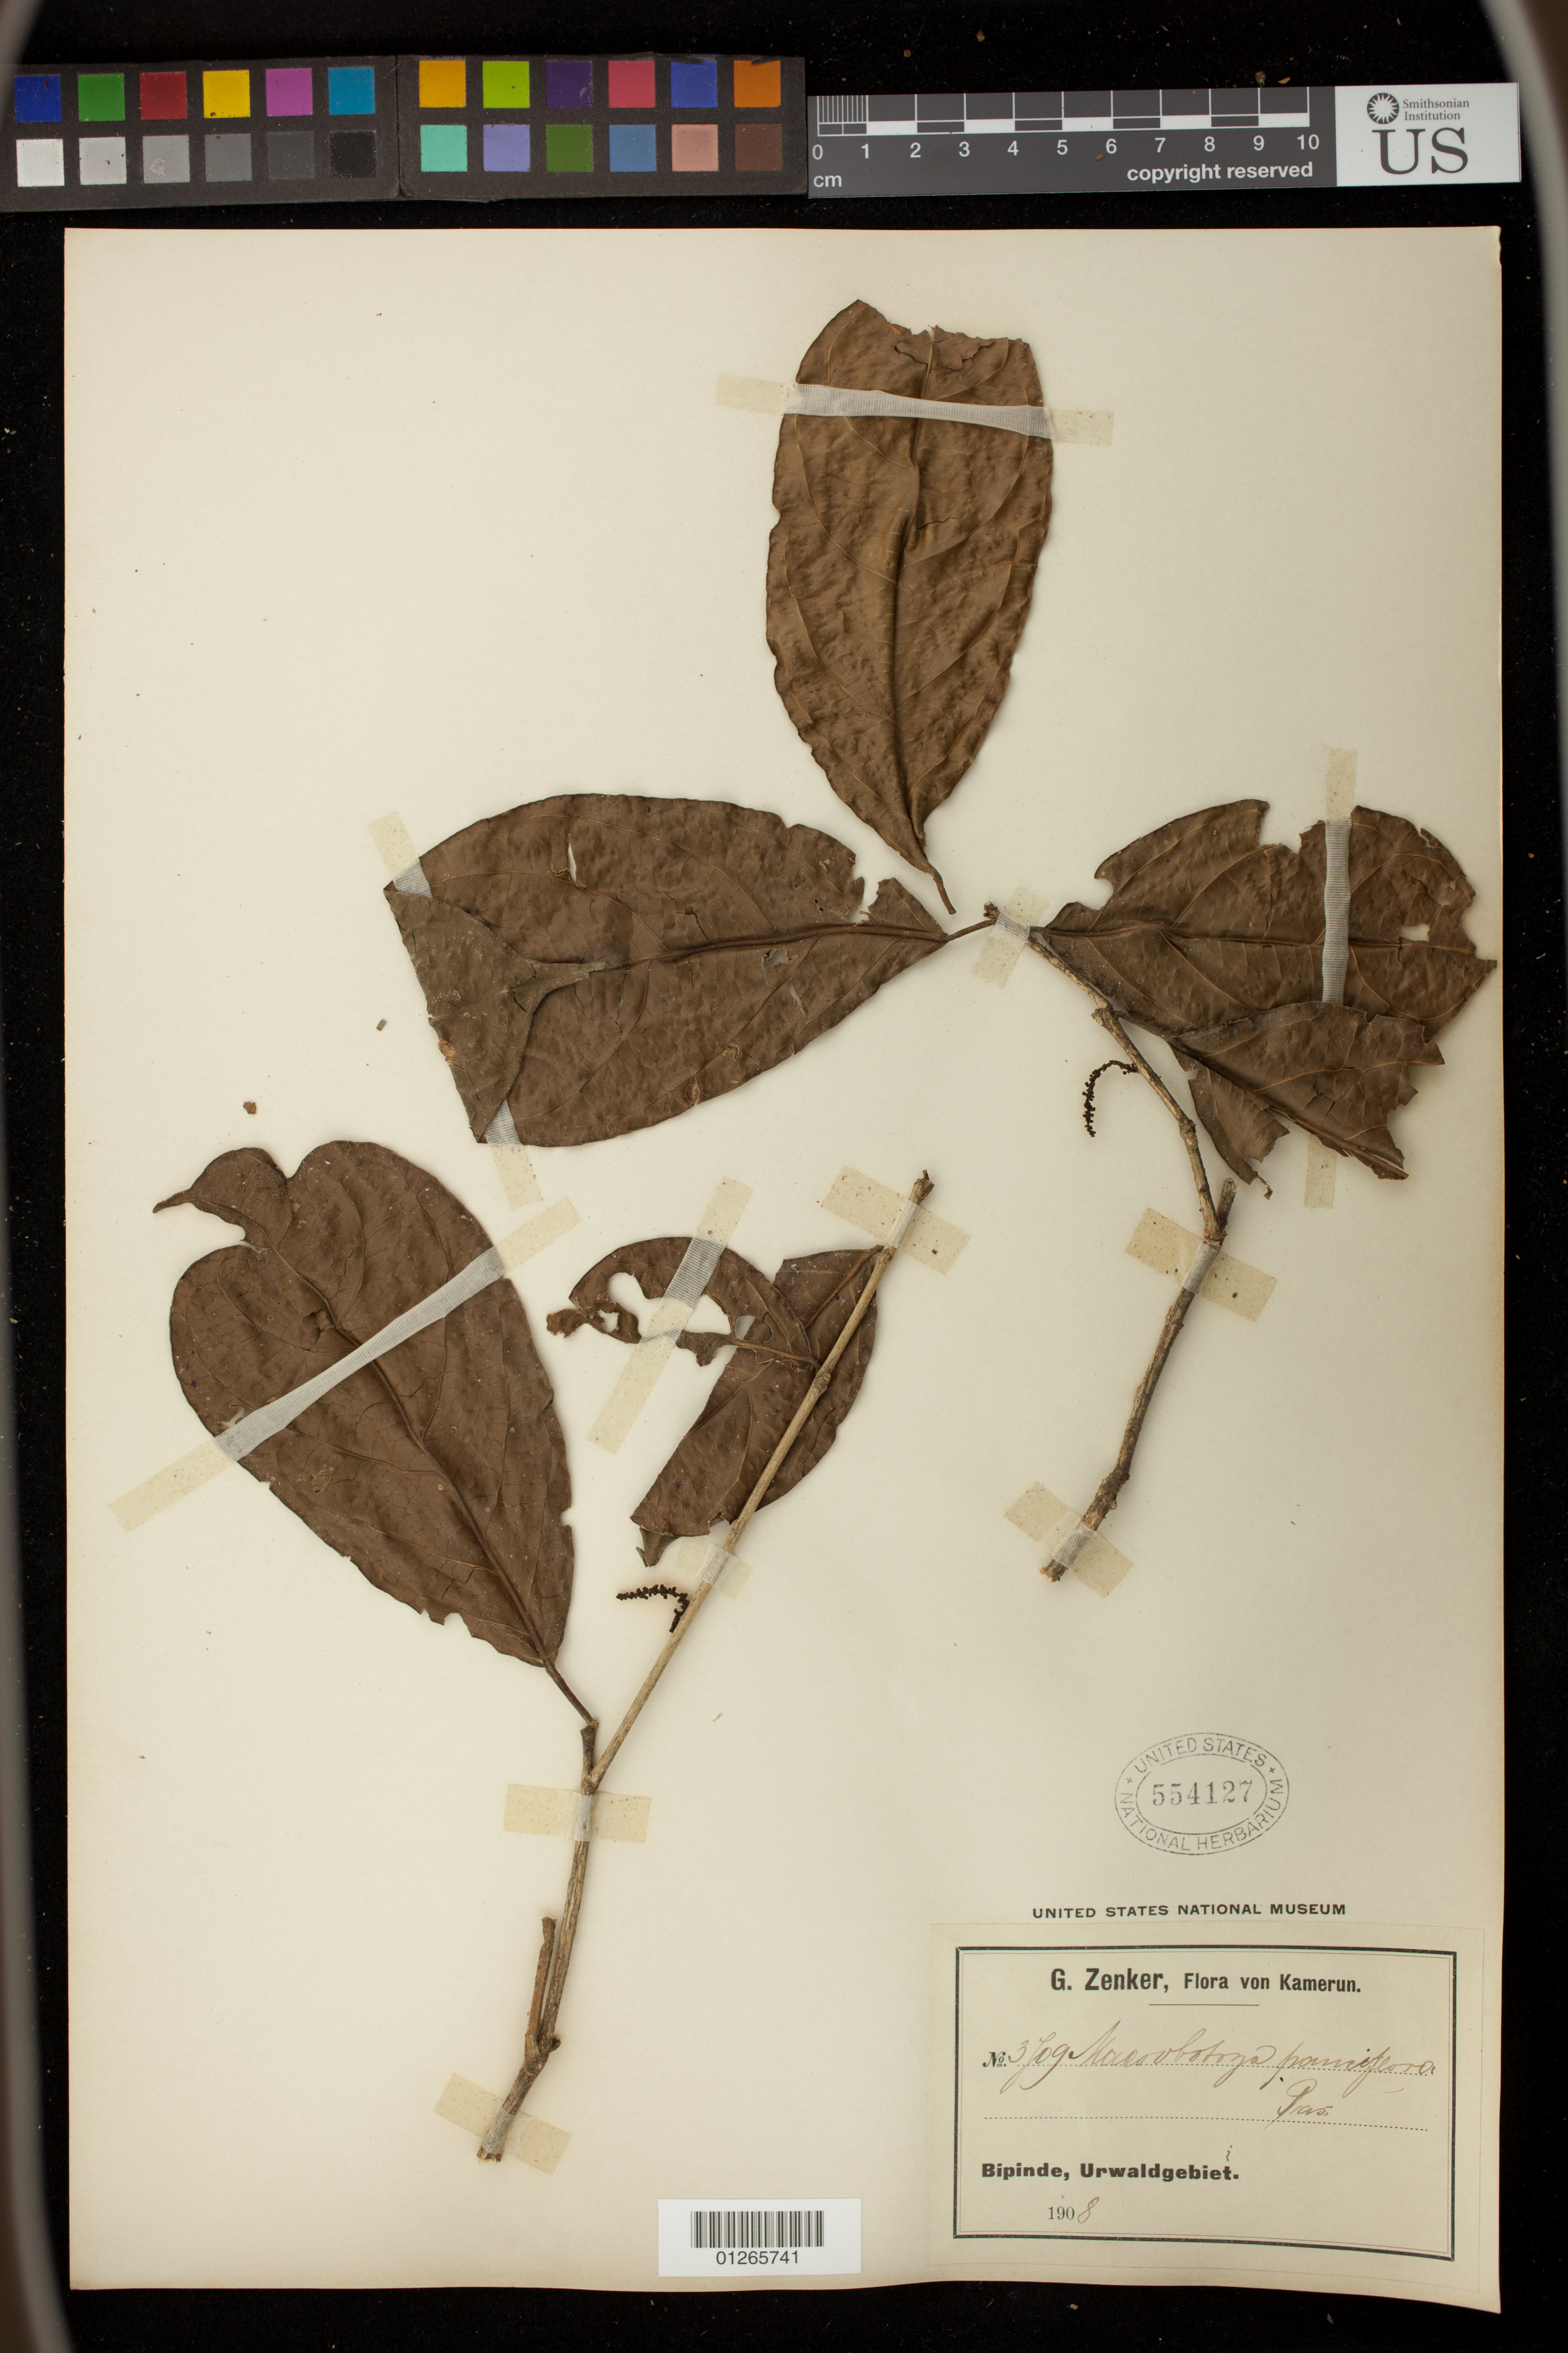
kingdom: Plantae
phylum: Tracheophyta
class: Magnoliopsida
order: Malpighiales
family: Phyllanthaceae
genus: Maesobotrya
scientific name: Maesobotrya pauciflora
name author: Pax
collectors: G. A. Zenker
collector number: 3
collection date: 1908-01-01/1908-12-31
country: Cameroon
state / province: Sud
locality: Bipinde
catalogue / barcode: US 554127